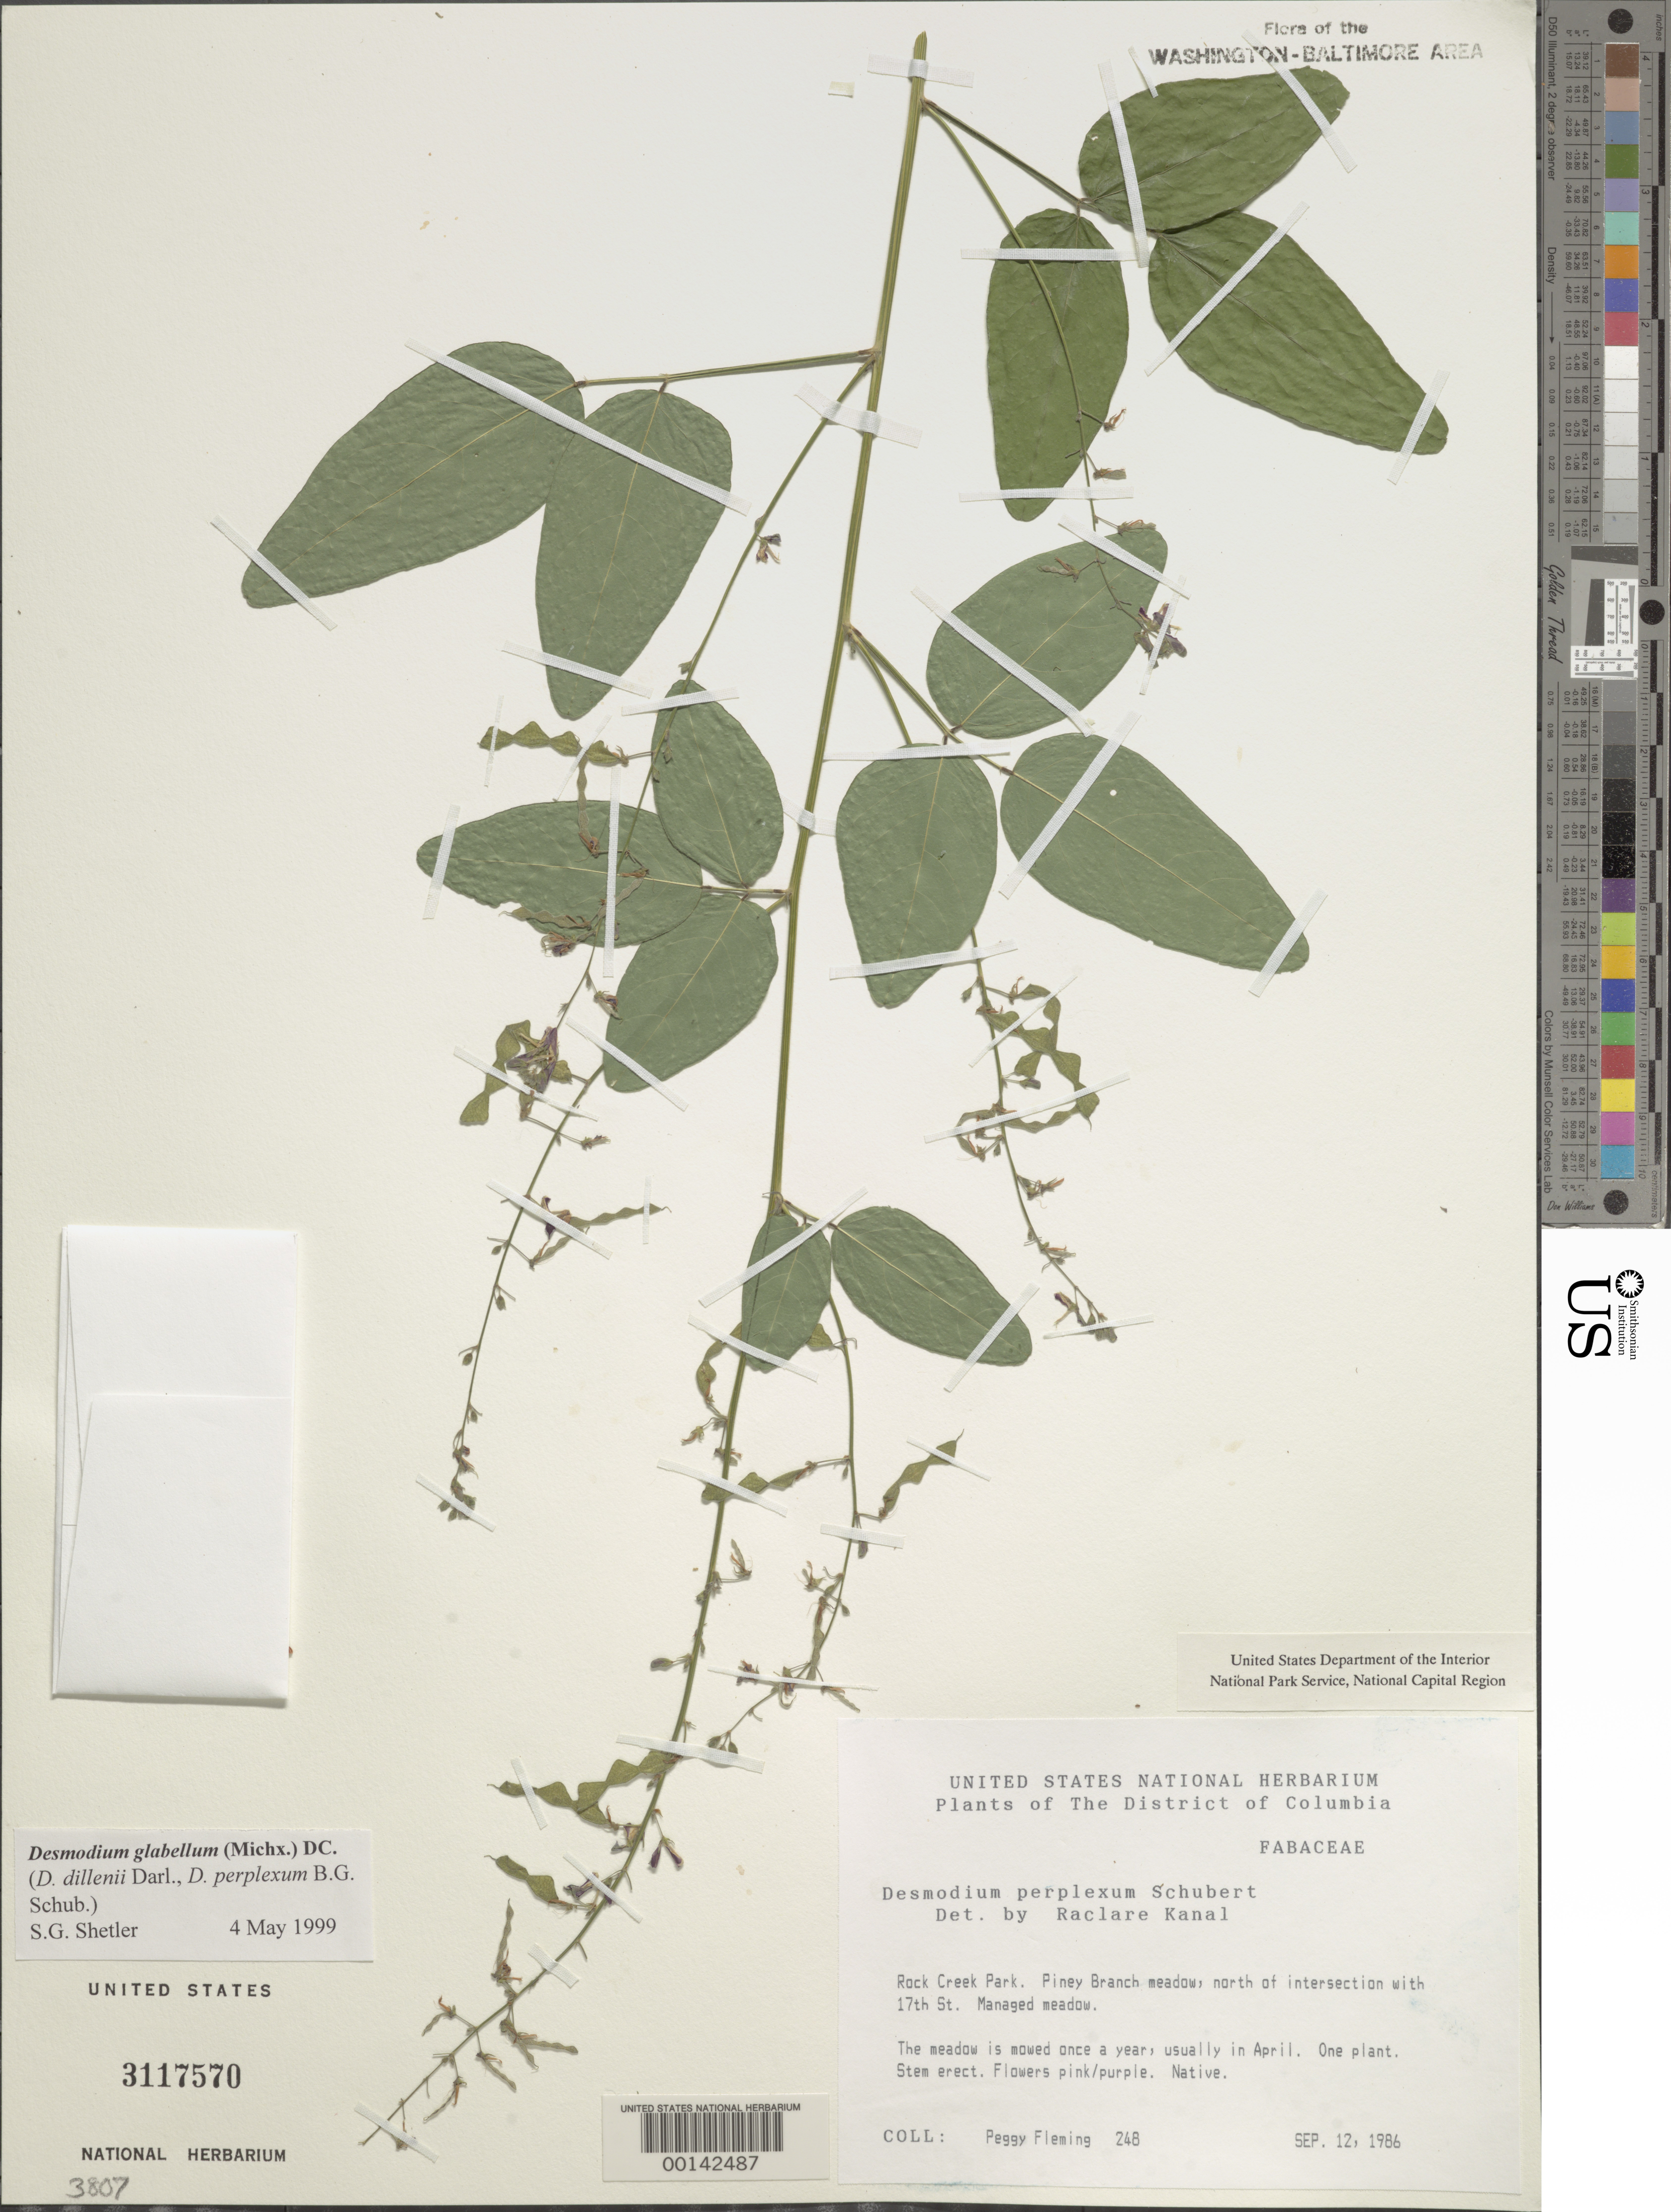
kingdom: Plantae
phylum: Tracheophyta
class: Magnoliopsida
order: Fabales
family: Fabaceae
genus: Desmodium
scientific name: Desmodium perplexum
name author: B.G. Schub.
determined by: Kanal, R.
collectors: P. Fleming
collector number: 248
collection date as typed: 12 Sep 1986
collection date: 1986-09-12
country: United States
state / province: District of Columbia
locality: Rock Creek Park. Piney Branch meadow, north of intersection with 17th St. Rock Creek Park and vicinity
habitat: Managed meadow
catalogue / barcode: US 3117570